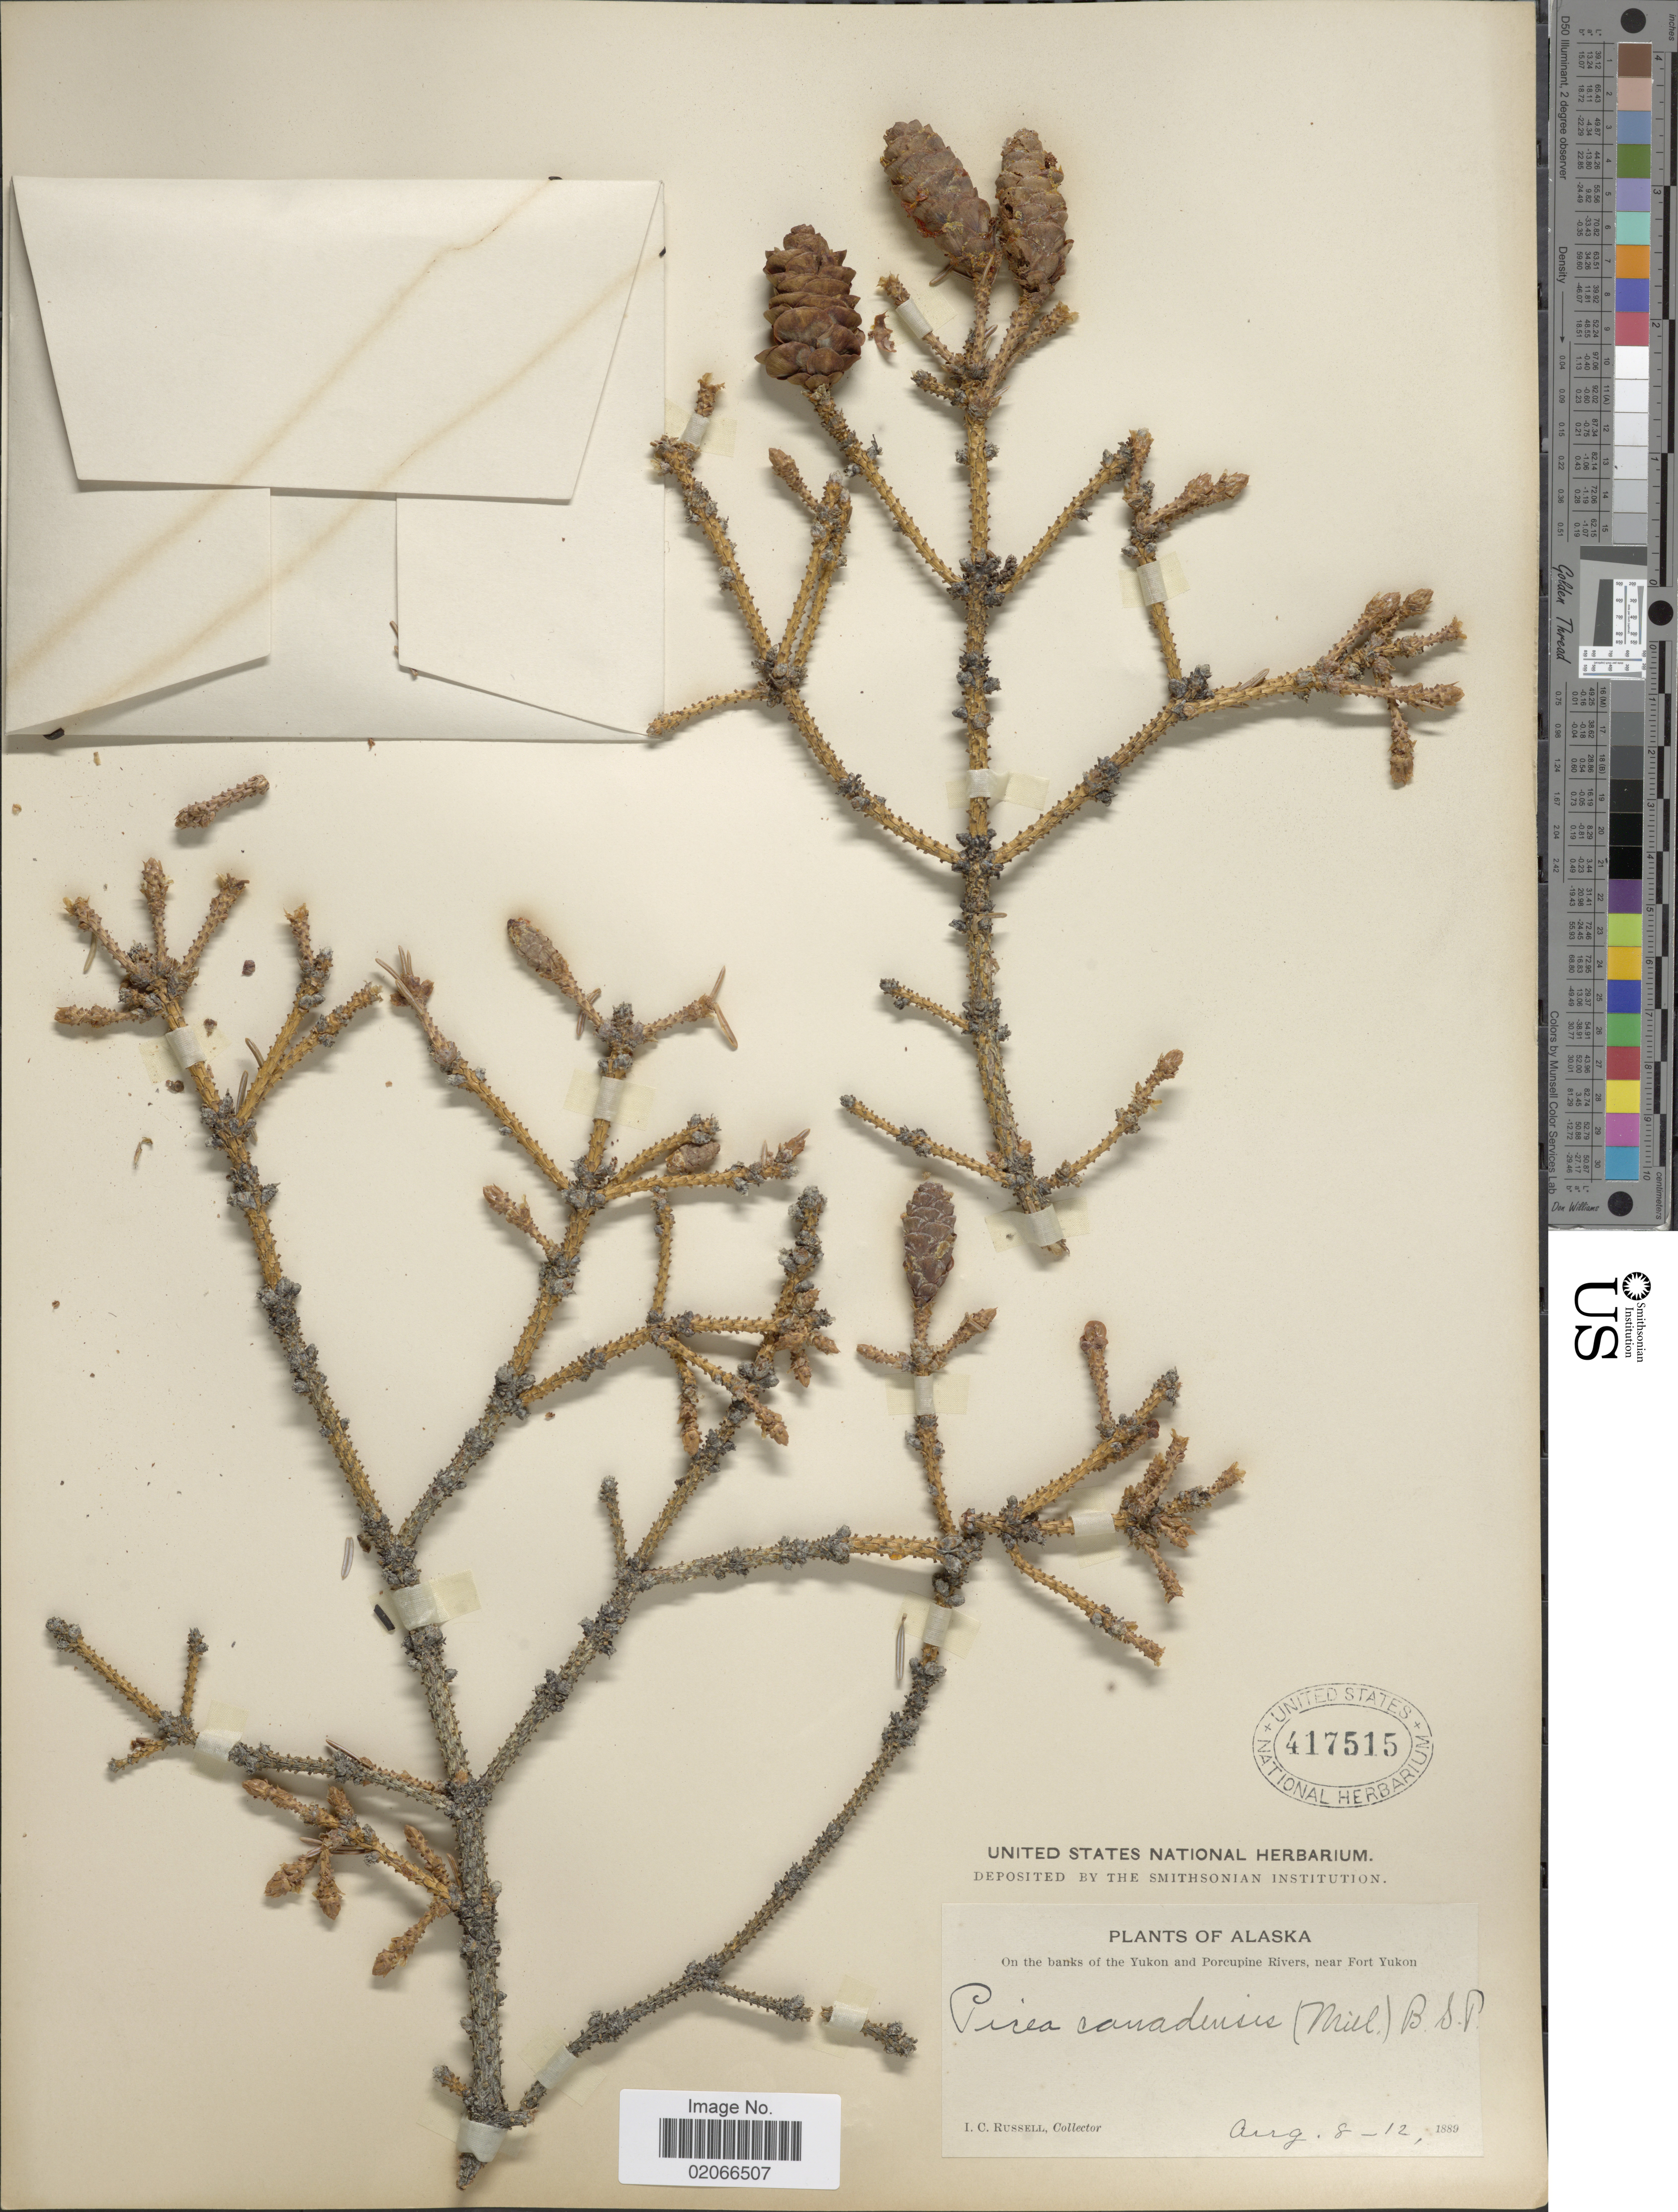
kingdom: Plantae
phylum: Tracheophyta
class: Pinopsida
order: Pinales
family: Pinaceae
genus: Picea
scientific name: Picea glauca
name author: (Moench) Voss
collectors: I. C. Russell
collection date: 1889-08-08/1889-08-12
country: United States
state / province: Alaska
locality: On the banks of the Yukon and Porcupine Rivers, near Fort Yukon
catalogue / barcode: US 417515